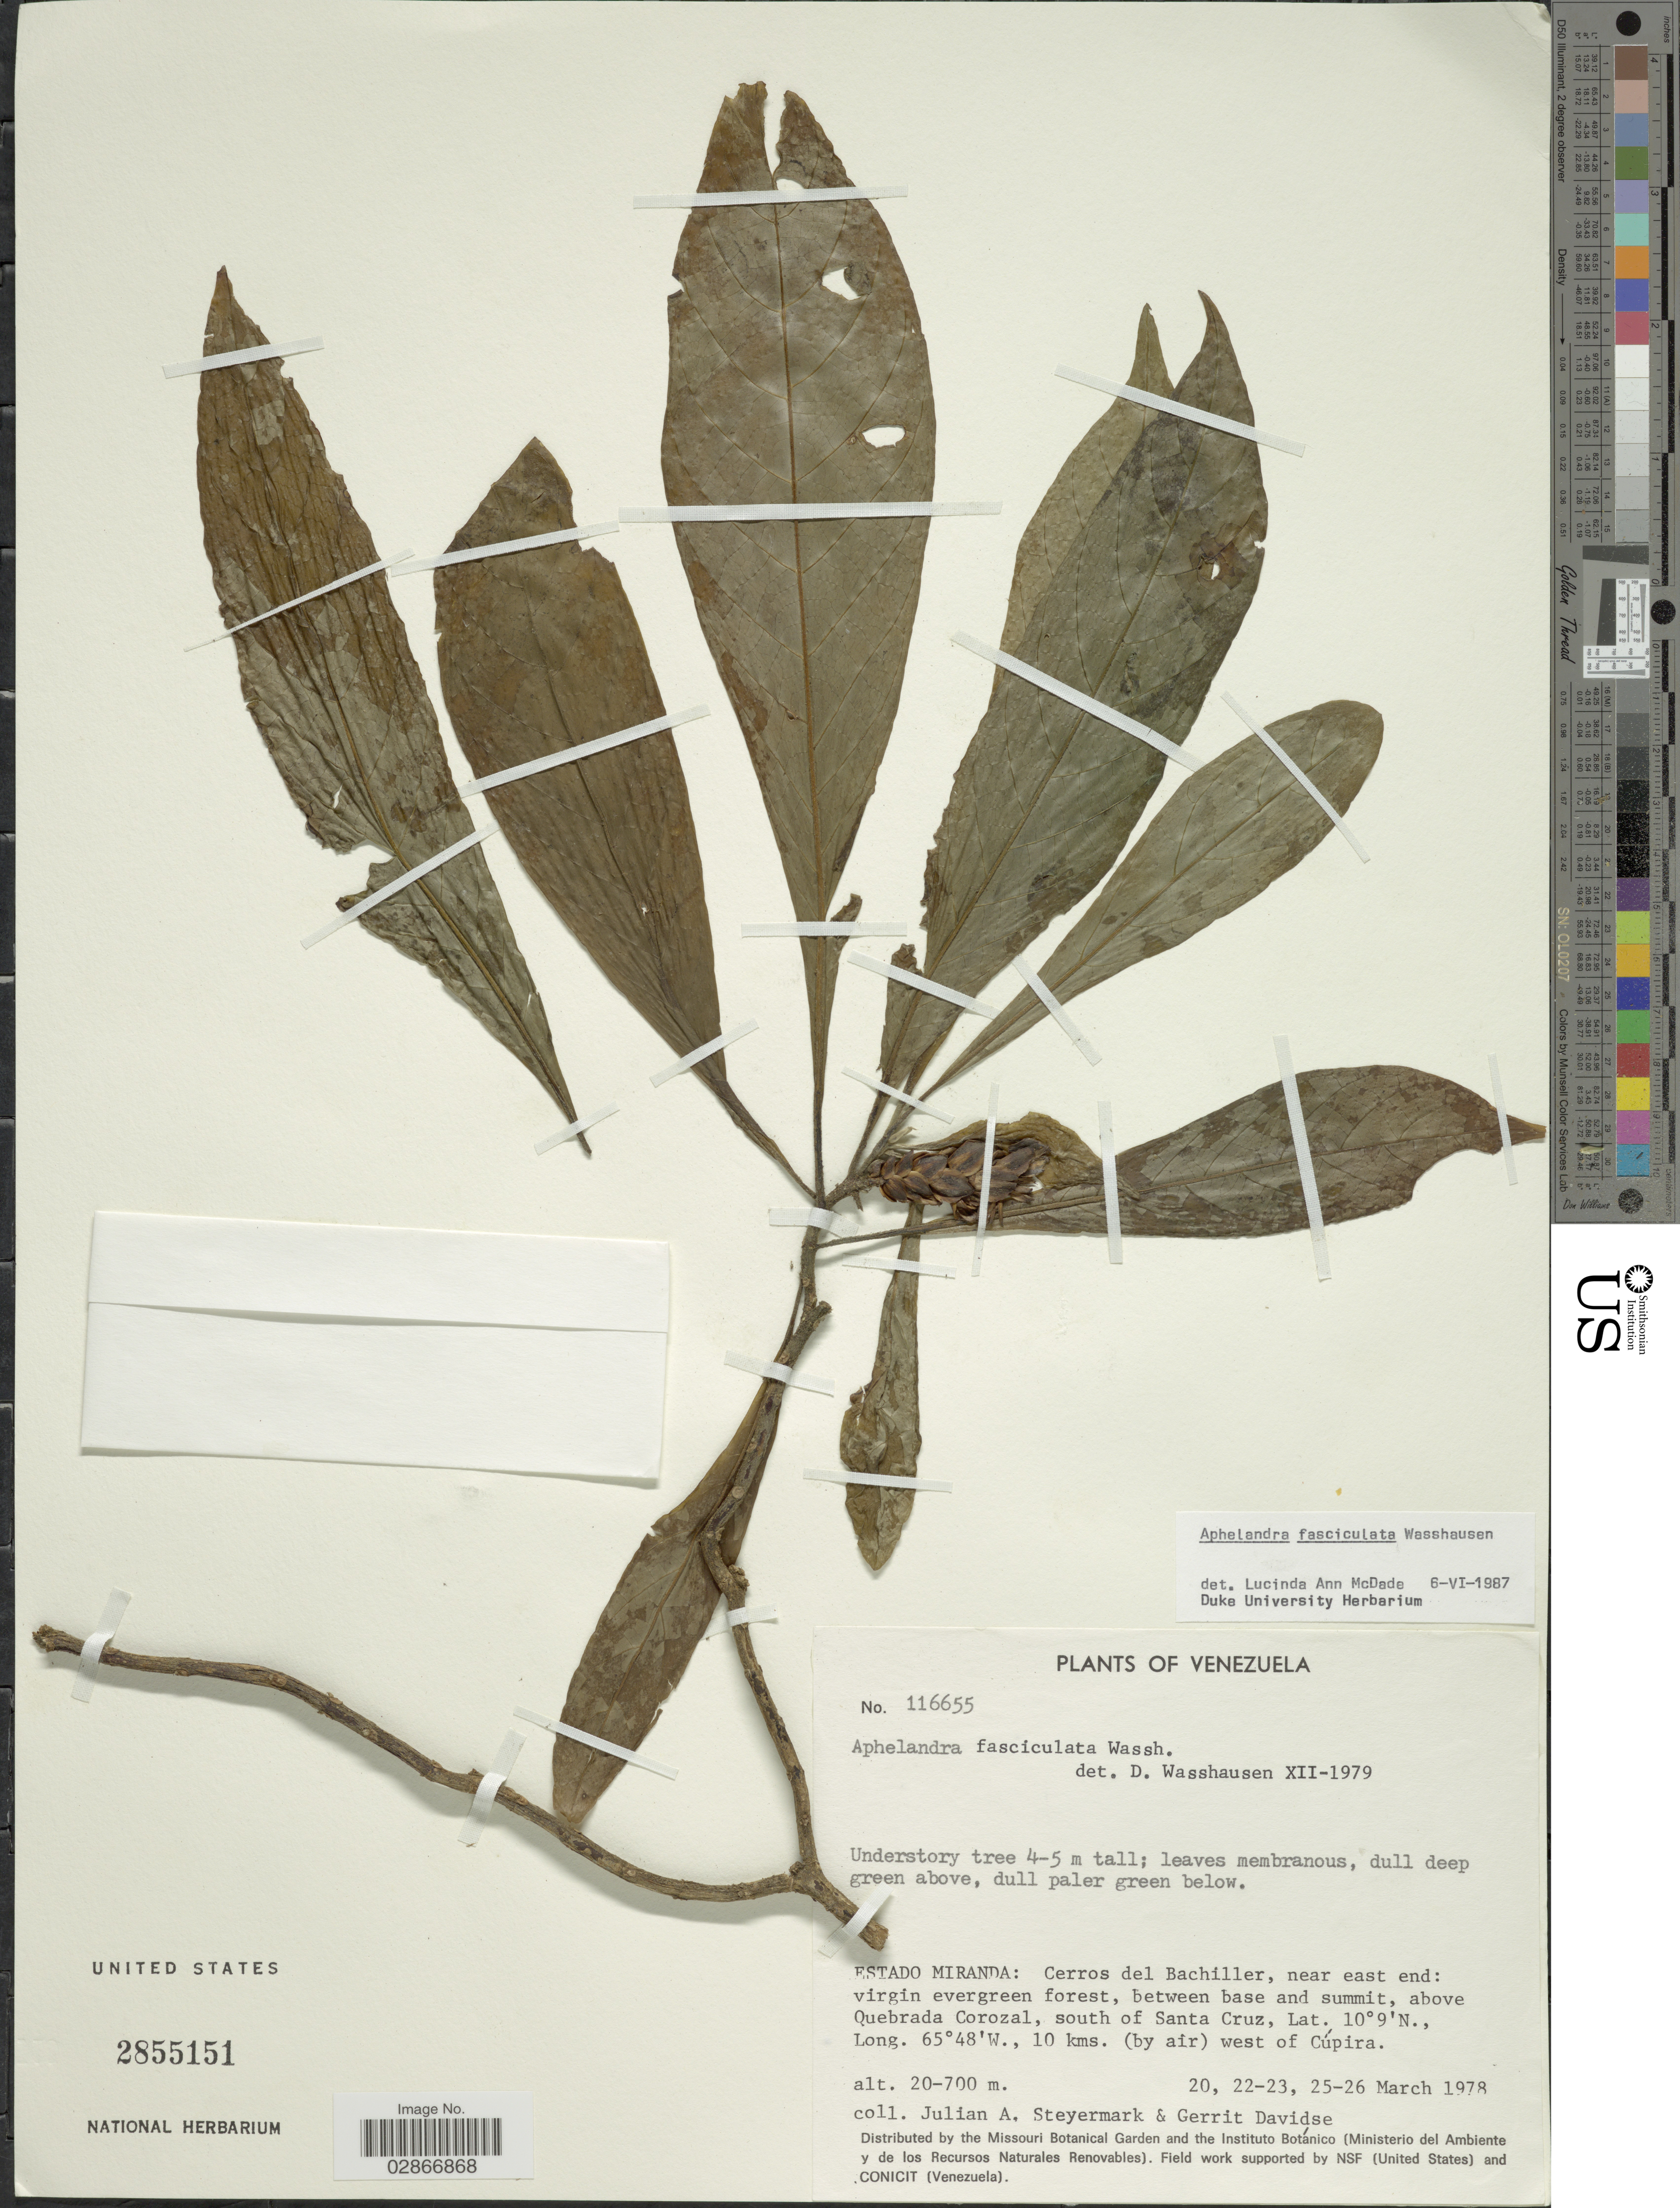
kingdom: Plantae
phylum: Tracheophyta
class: Magnoliopsida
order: Lamiales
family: Acanthaceae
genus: Aphelandra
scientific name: Aphelandra fasciculata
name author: Wassh.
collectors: J. Steyermark & G. Davidse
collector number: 116655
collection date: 1978-03-20/1978-03-26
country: Venezuela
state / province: Miranda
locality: Cerros del Bachiller, near east end: virgin evergreen forest, between base and summit, above Quebrada Corozal, south of Santa Cruz, 10 kms. (by air) west of Cúpira.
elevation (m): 20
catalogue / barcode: US 2855151